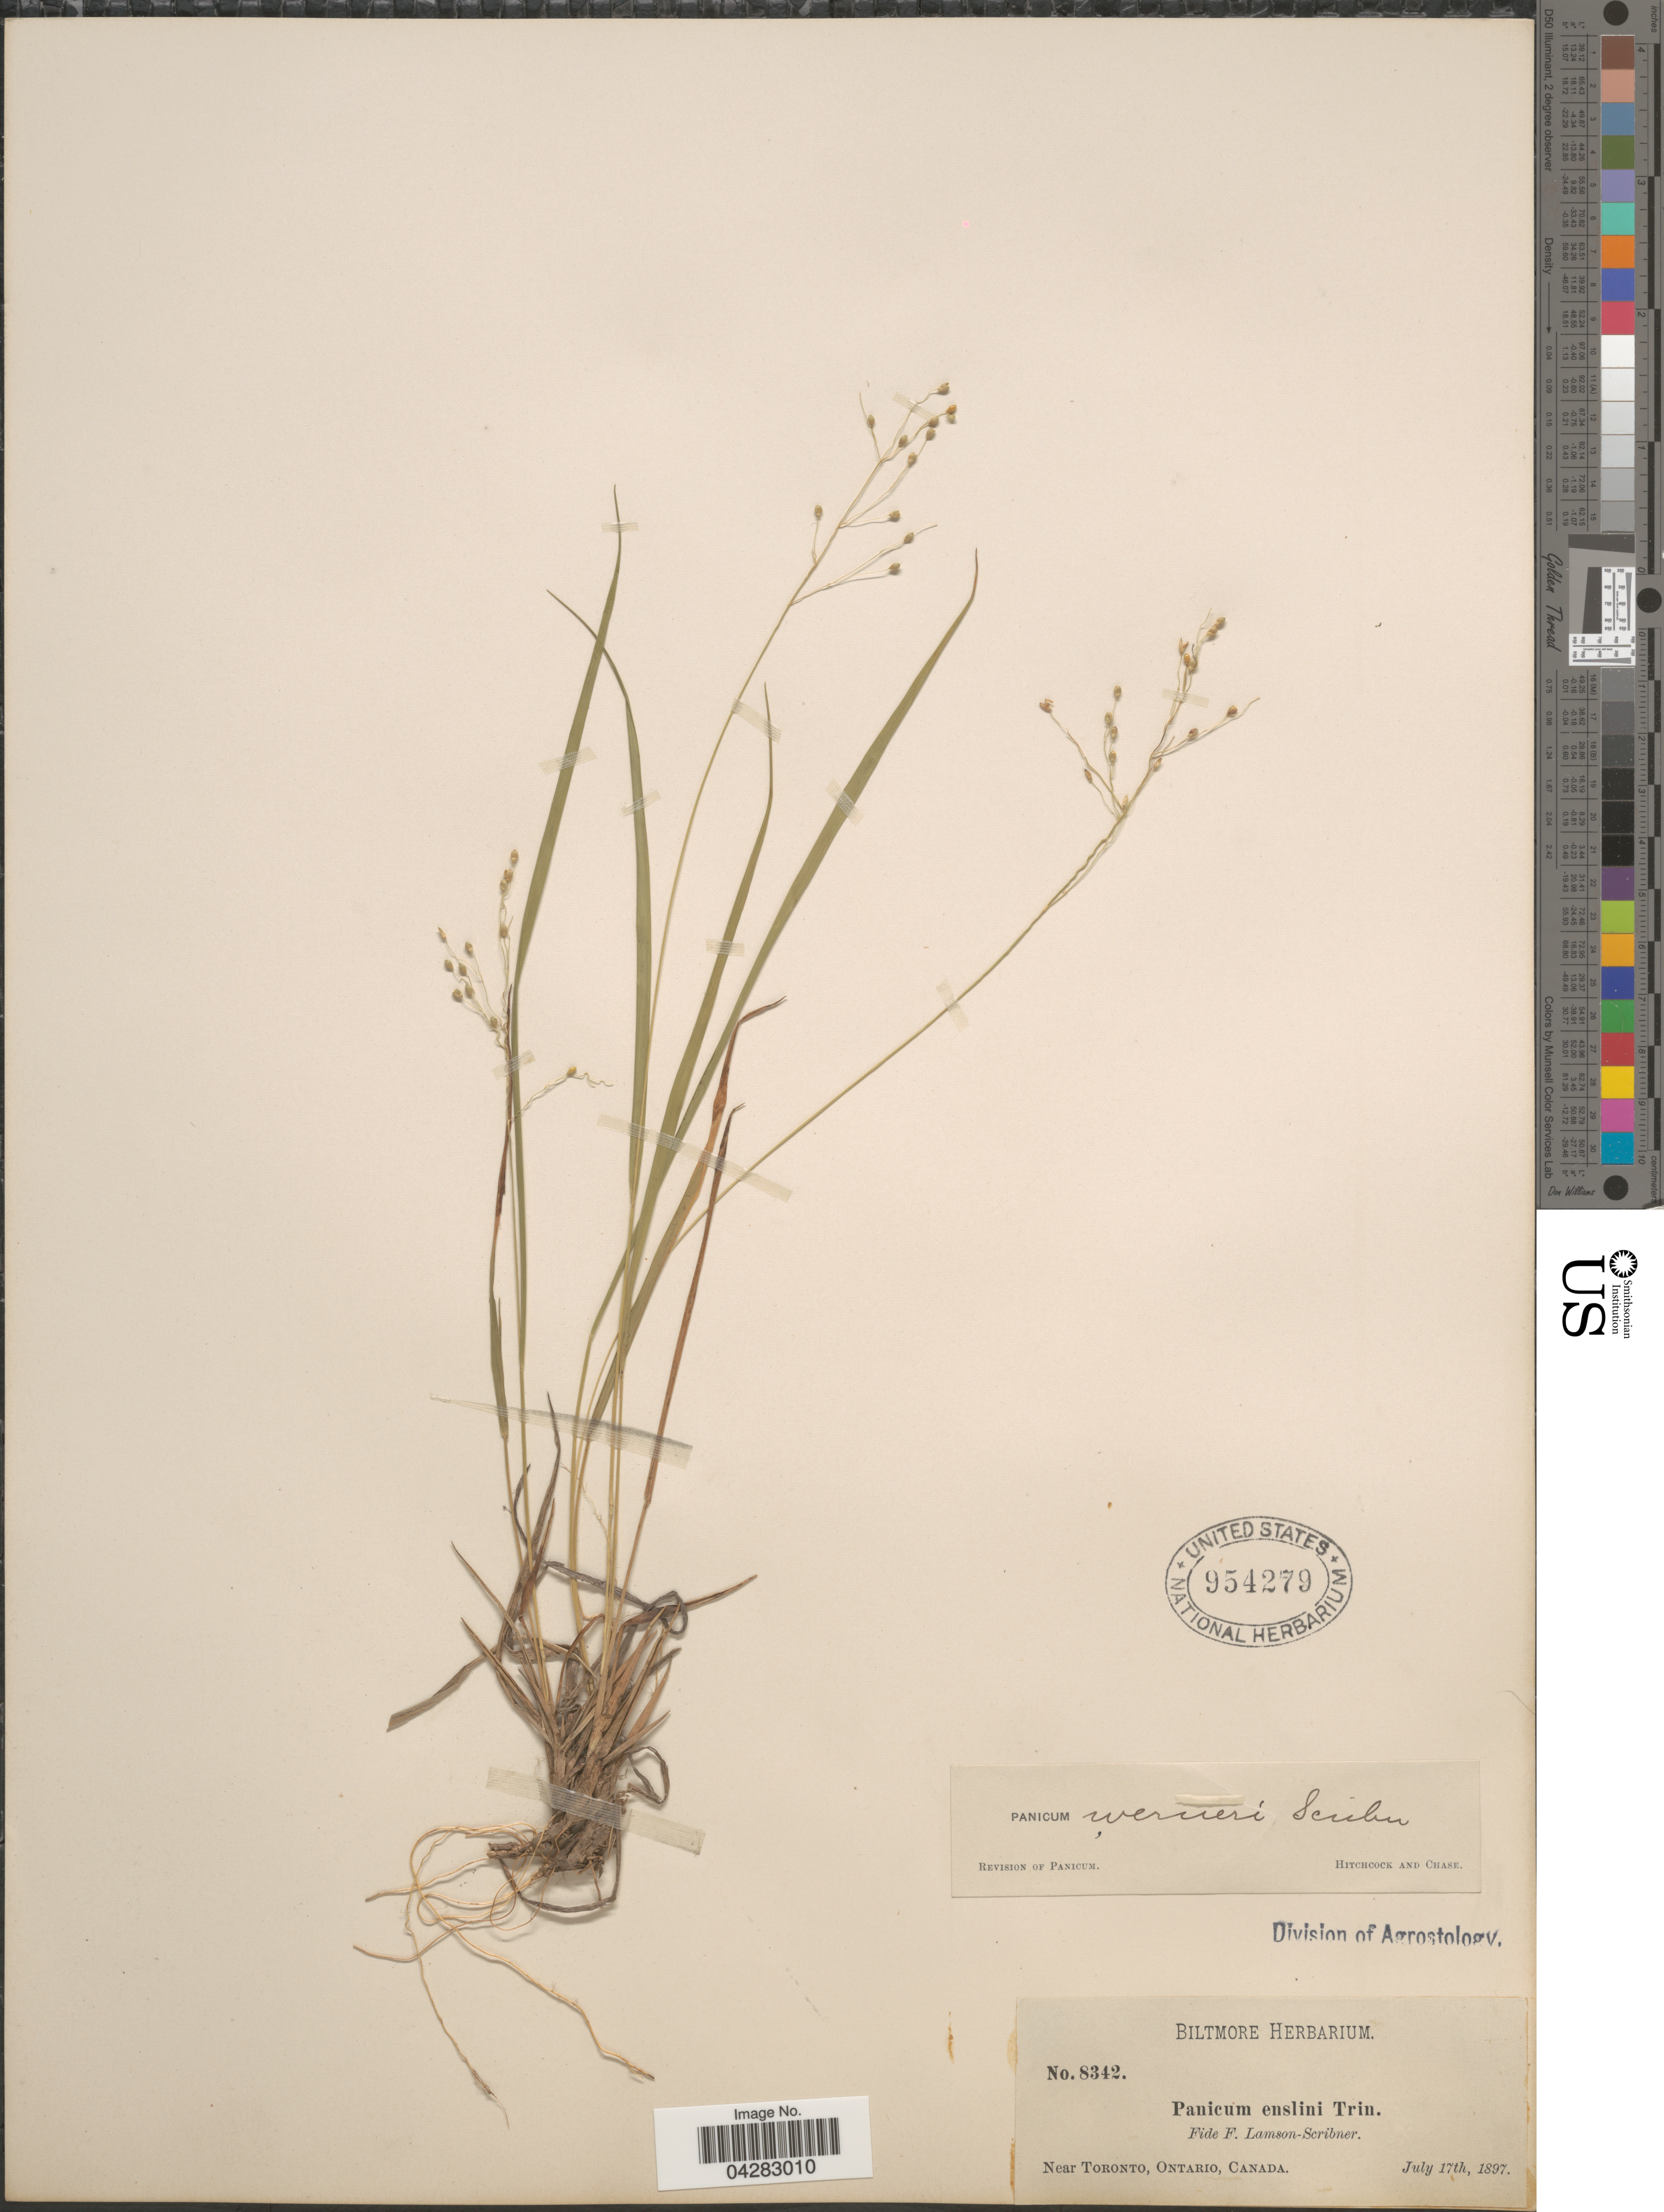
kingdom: Plantae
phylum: Tracheophyta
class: Liliopsida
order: Poales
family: Poaceae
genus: Dichanthelium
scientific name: Dichanthelium linearifolium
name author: (Scribn.) Gould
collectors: ex herb. Biltmore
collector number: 8342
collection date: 1897-07-17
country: Canada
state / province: Ontario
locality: Near Toronto.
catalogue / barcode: US 954279